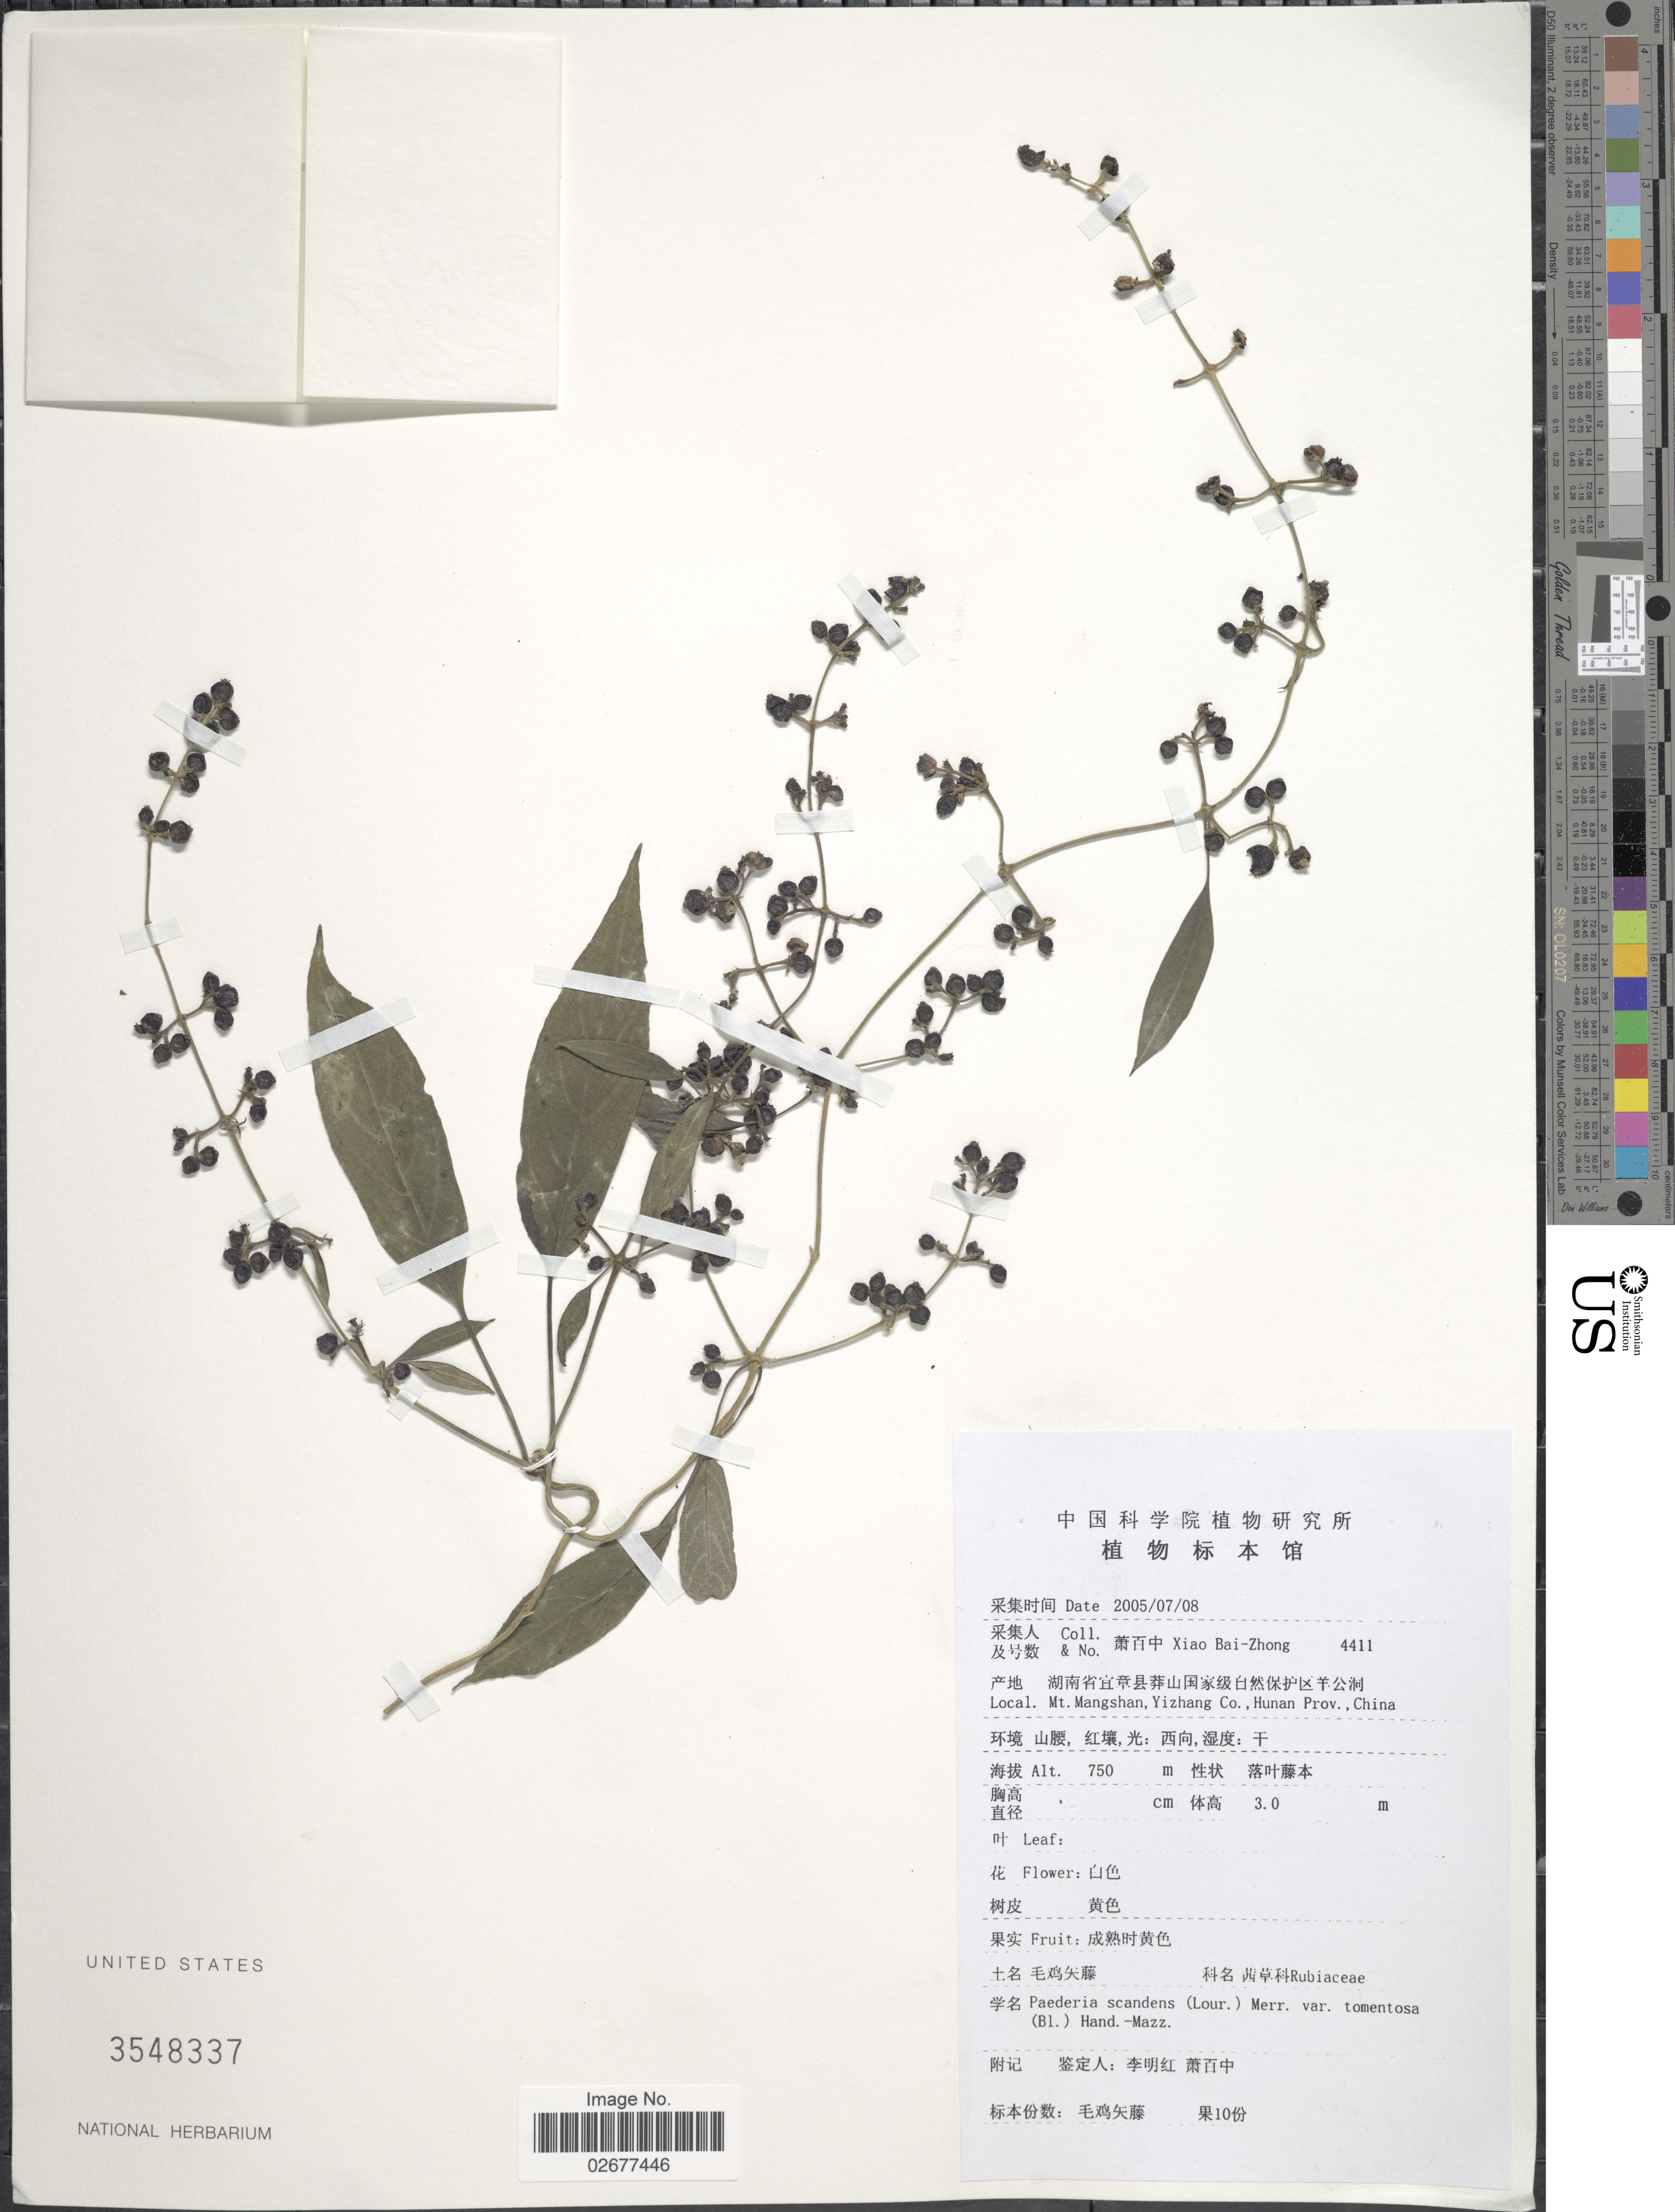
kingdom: Plantae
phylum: Tracheophyta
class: Magnoliopsida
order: Gentianales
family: Rubiaceae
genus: Paederia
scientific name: Paederia foetida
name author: L.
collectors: B. Z. Xiao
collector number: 4411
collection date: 2005-07-08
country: China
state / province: Hunan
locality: Mt. Mangshan, Yizhang Co.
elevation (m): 750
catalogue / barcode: US 3548337